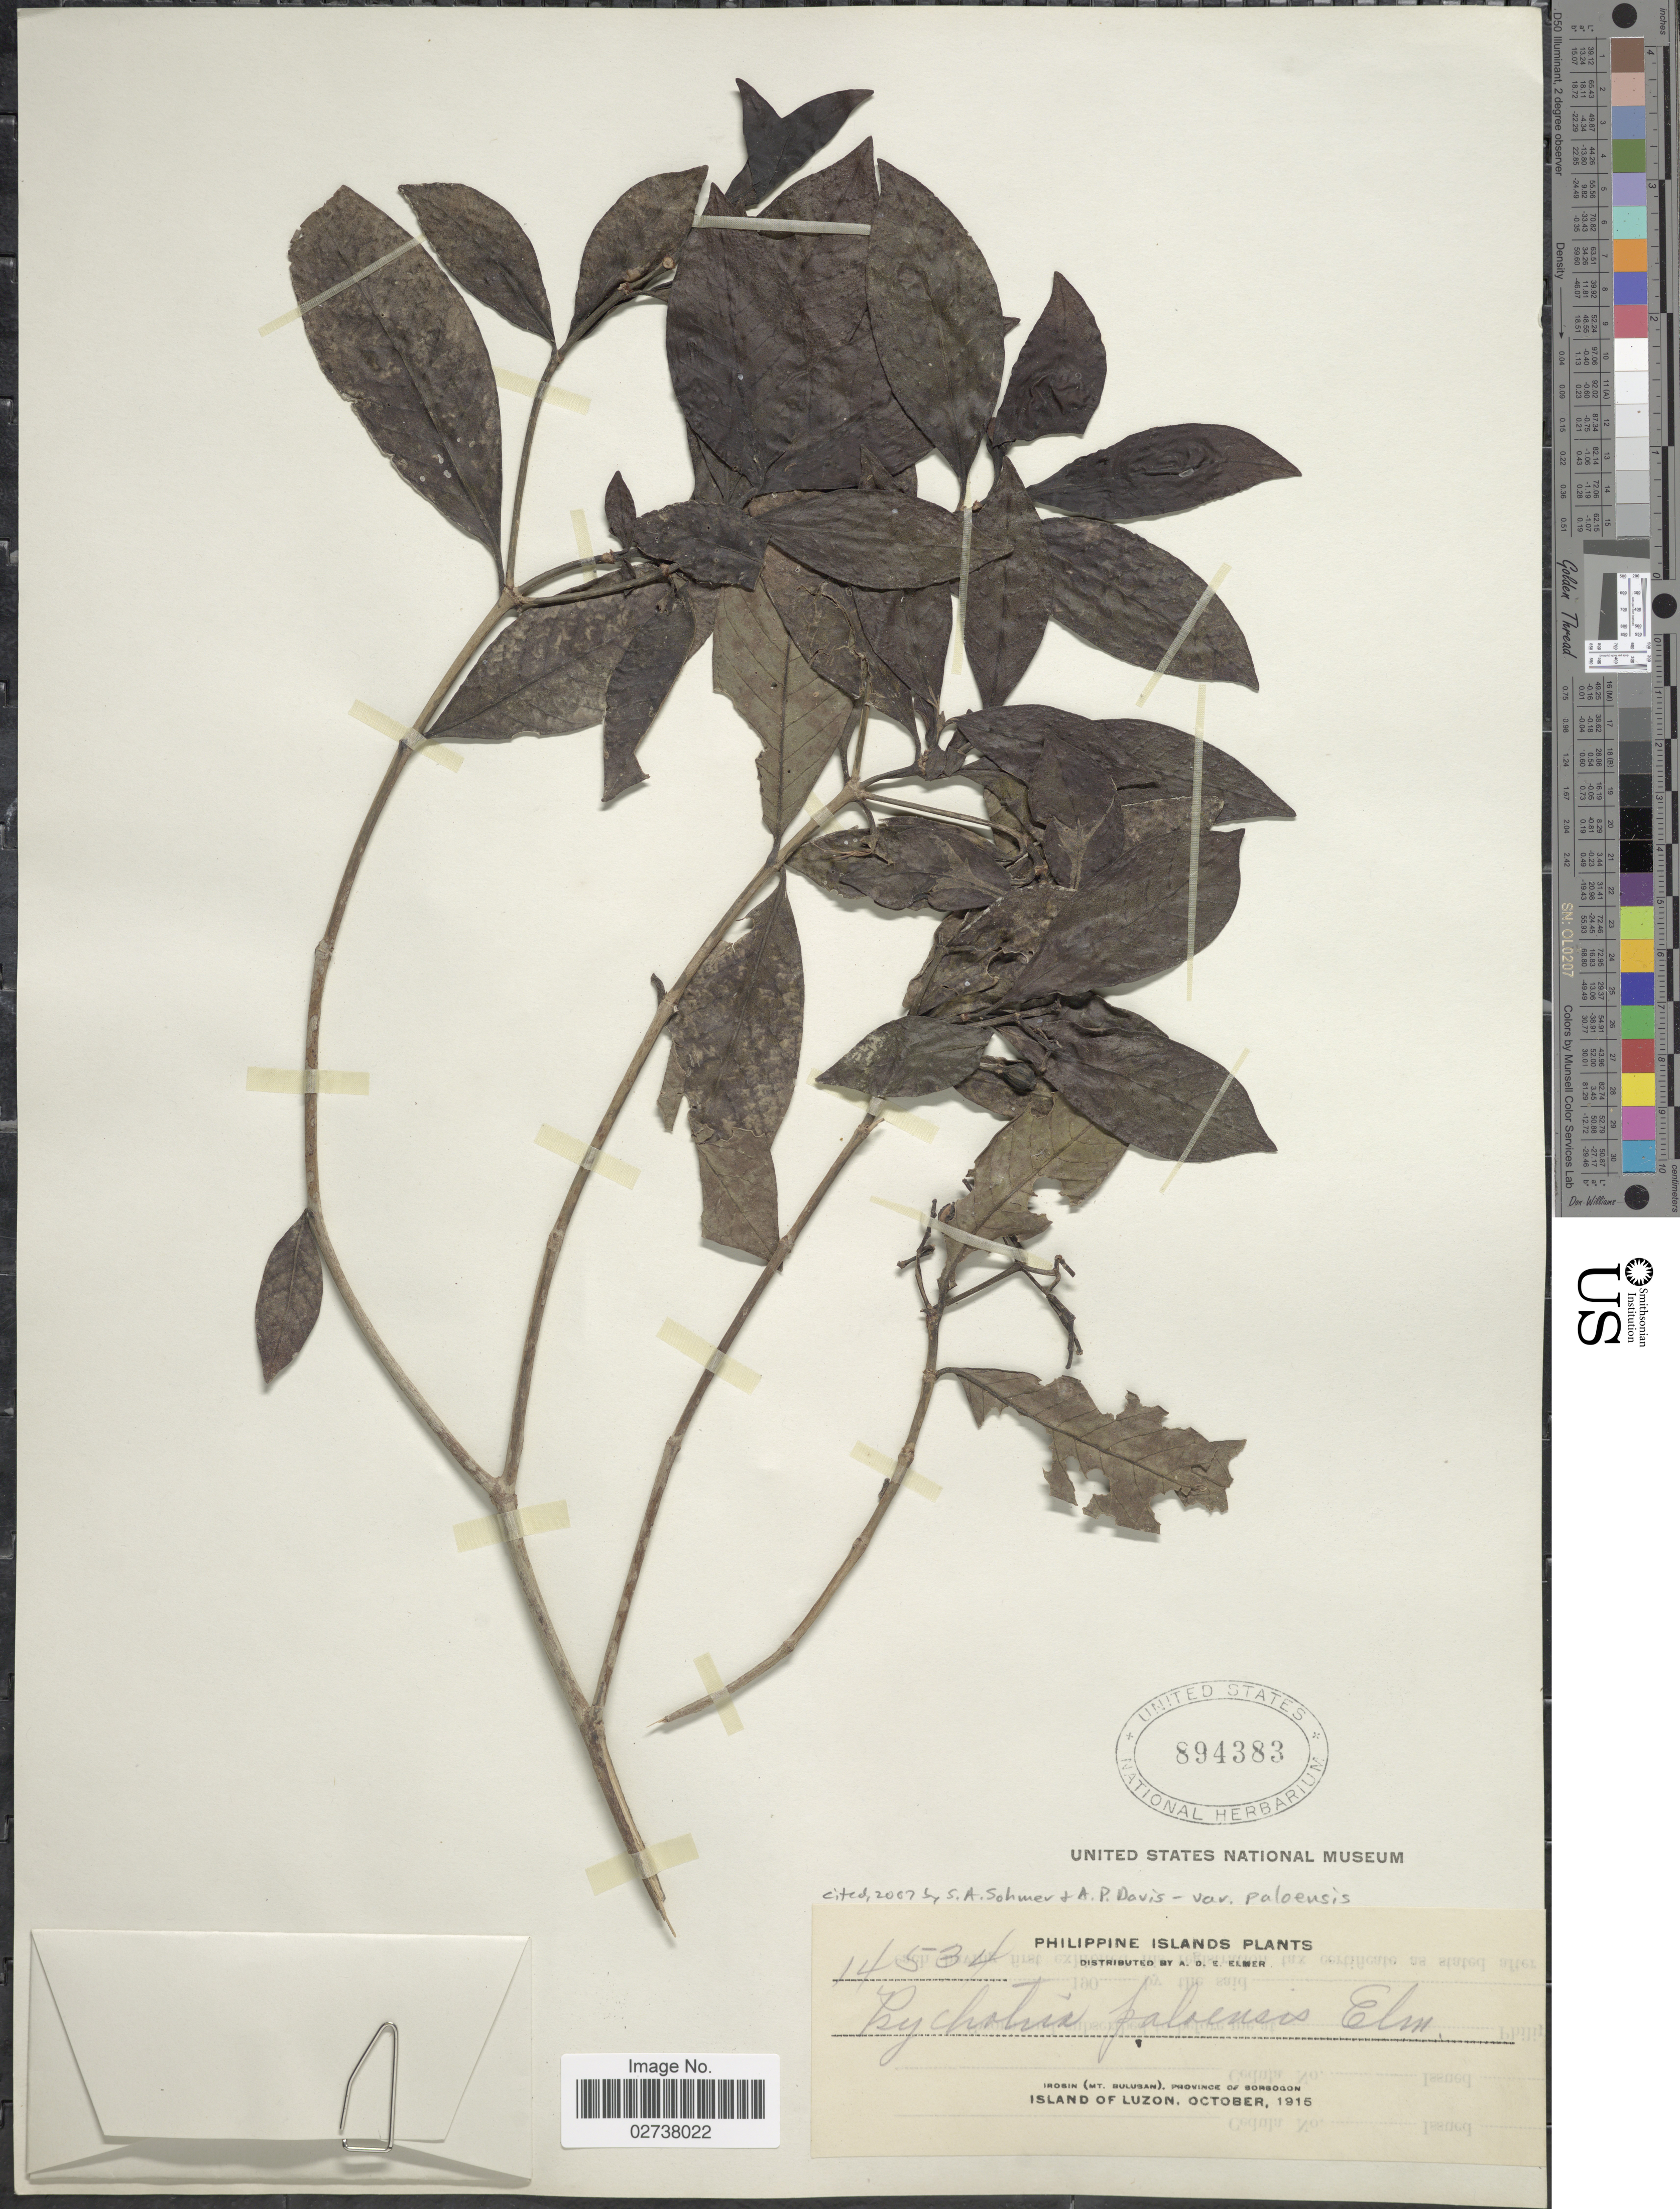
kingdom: Plantae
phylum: Tracheophyta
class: Magnoliopsida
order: Gentianales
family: Rubiaceae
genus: Psychotria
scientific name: Psychotria paloensis var. paloensis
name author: Elmer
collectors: A. D. E. Elmer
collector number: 14534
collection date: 1915-10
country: Philippines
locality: Irosin (Mt. Bulusan), Province of Sorsogon. Island of Luzon.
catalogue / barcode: US 894383